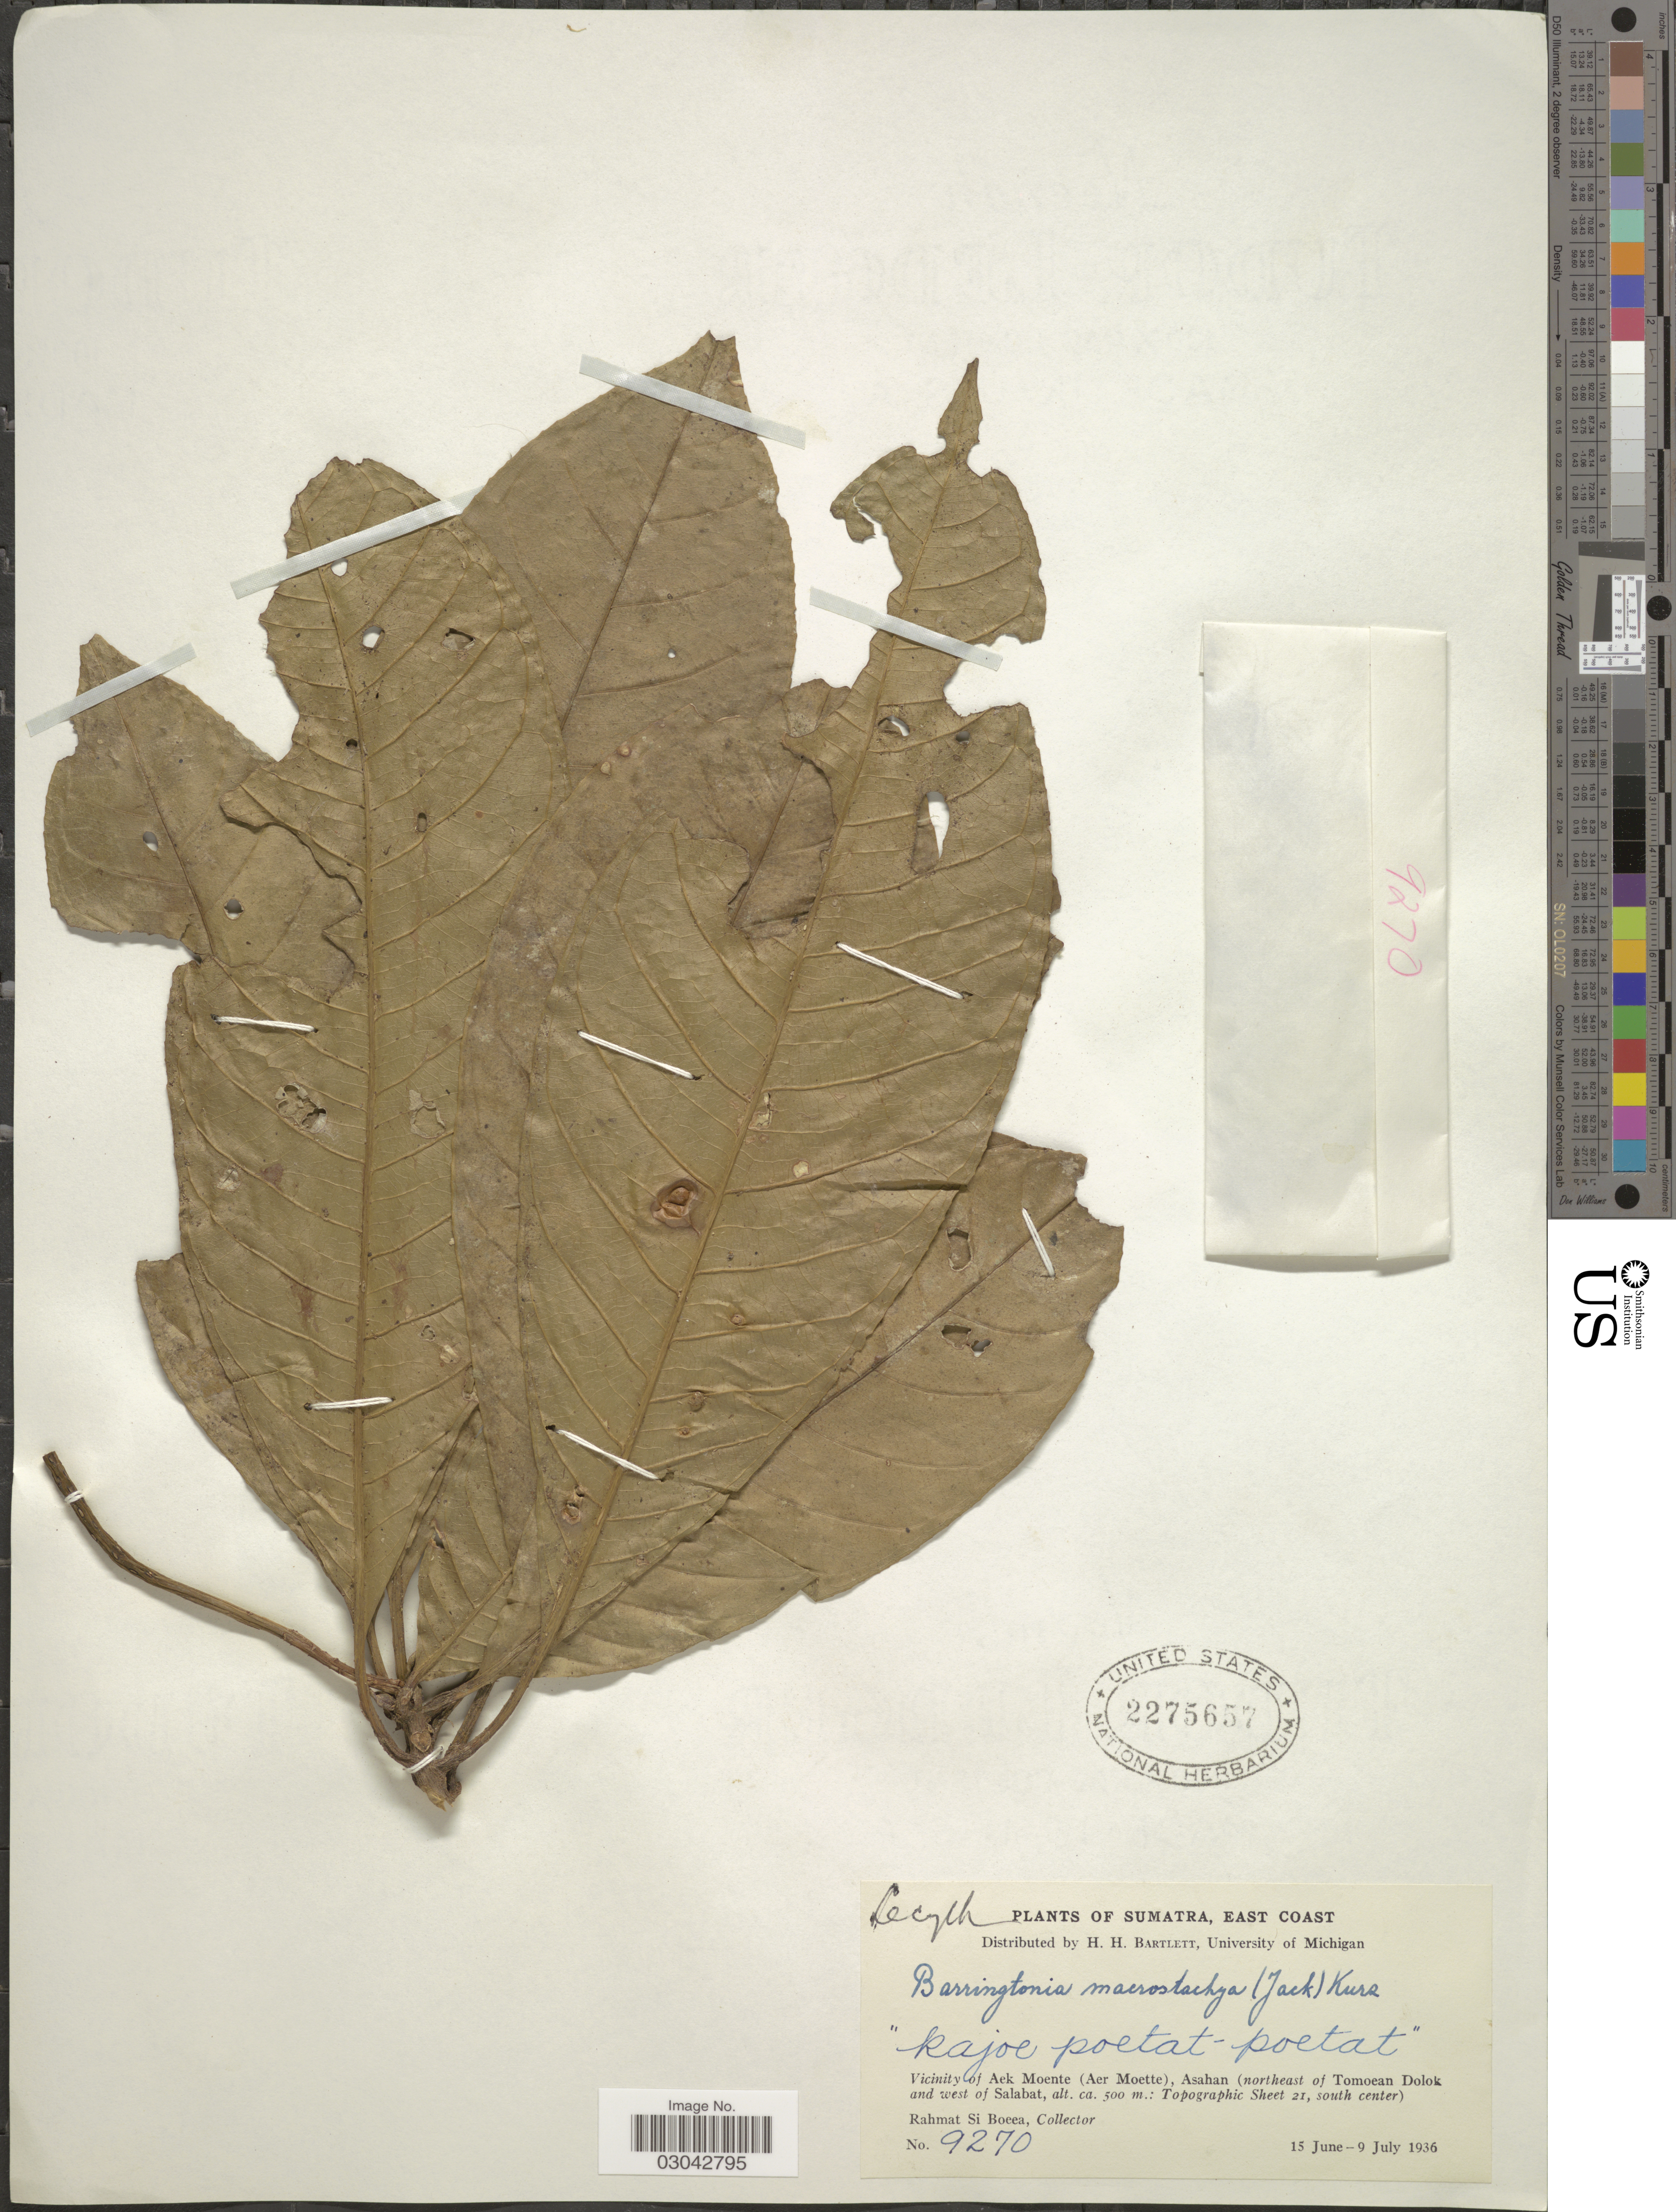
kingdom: Plantae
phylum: Tracheophyta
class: Magnoliopsida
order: Ericales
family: Lecythidaceae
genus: Barringtonia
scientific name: Barringtonia macrostachya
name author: (Jack) Kurz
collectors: Rahmat Si Boeea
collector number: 9270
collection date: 1936-06-15/1936-07-09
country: Indonesia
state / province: Sumatra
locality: East Coast. Vicinity of Aek Moente (Aer Moette), Asahan (northeast of Tomoean Dolok and west of Salabat: Topographic Sheet 21, south center).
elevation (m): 500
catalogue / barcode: US 2275657